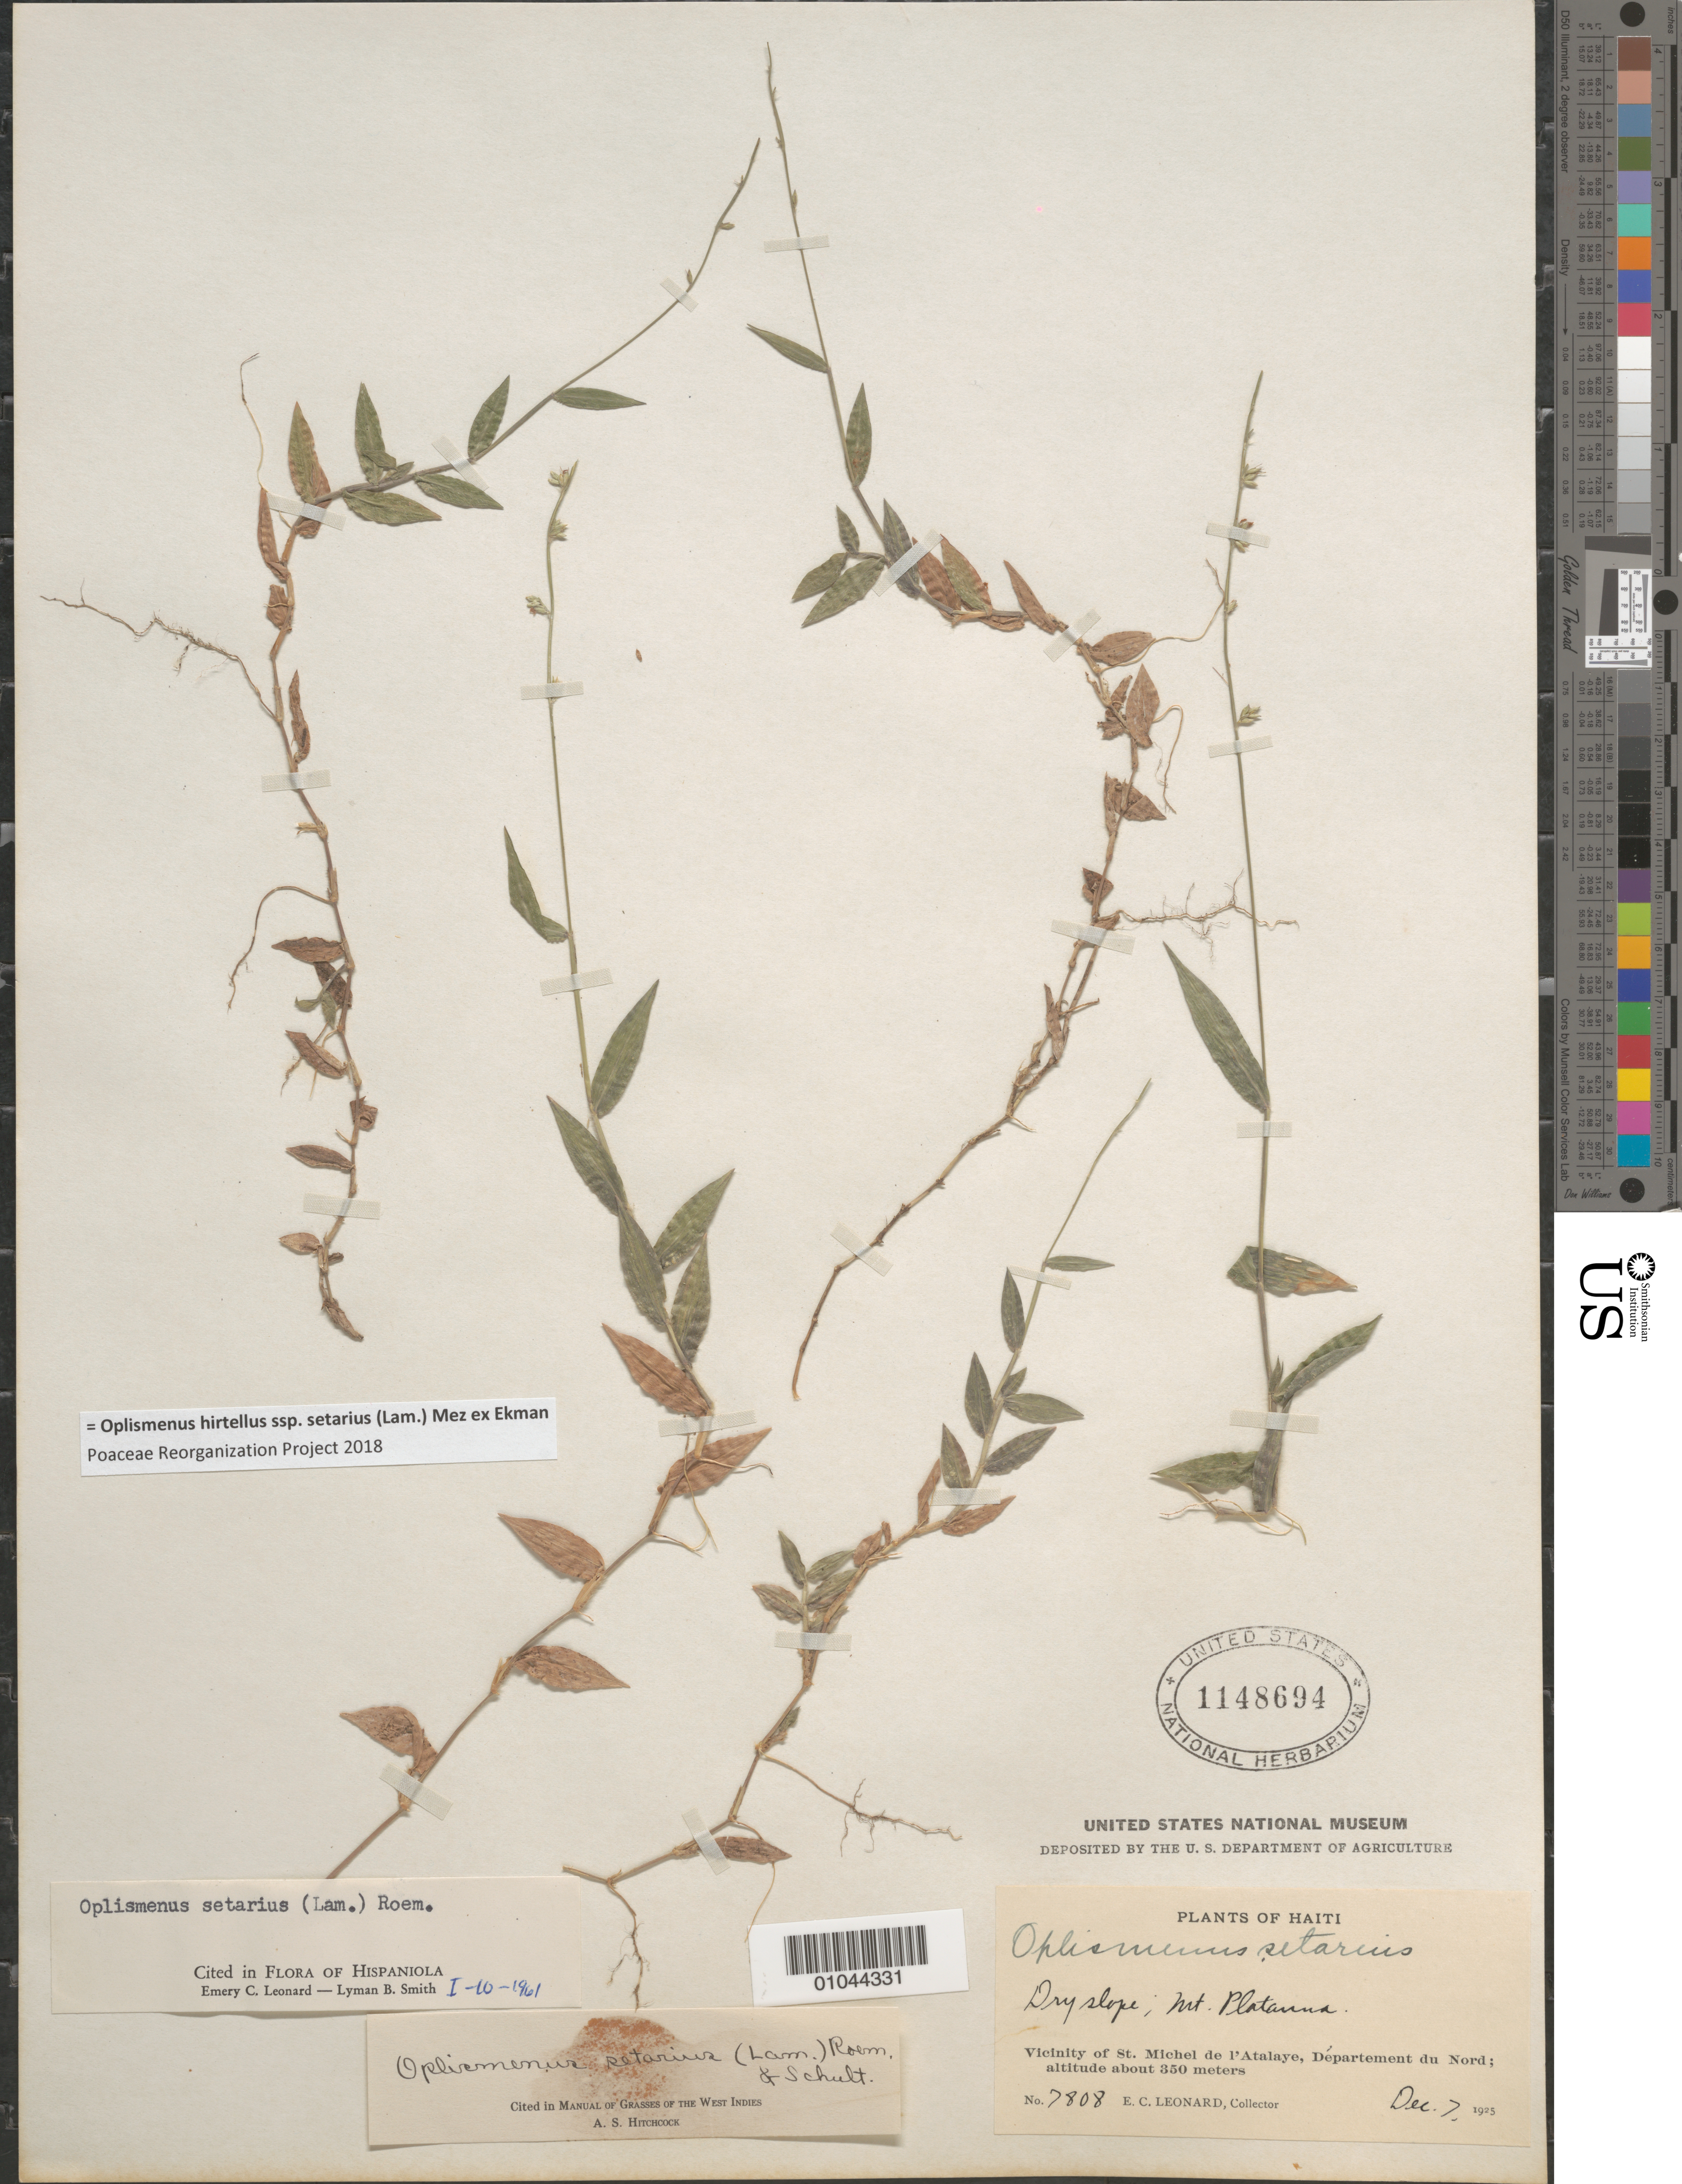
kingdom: Plantae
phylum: Tracheophyta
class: Liliopsida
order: Poales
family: Poaceae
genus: Oplismenus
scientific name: Oplismenus hirtellus subsp. setarius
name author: (Lam.) Mez ex Ekman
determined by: Poaceae Reorganization Project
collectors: E. C. Leonard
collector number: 7808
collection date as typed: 07 Dec 1925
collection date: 1925-12-07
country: Haiti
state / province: Nord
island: Hispaniola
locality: Vicinity of St. Michel de I'Atalaye, Mt. Platanna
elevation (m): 350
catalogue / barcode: US 1148694